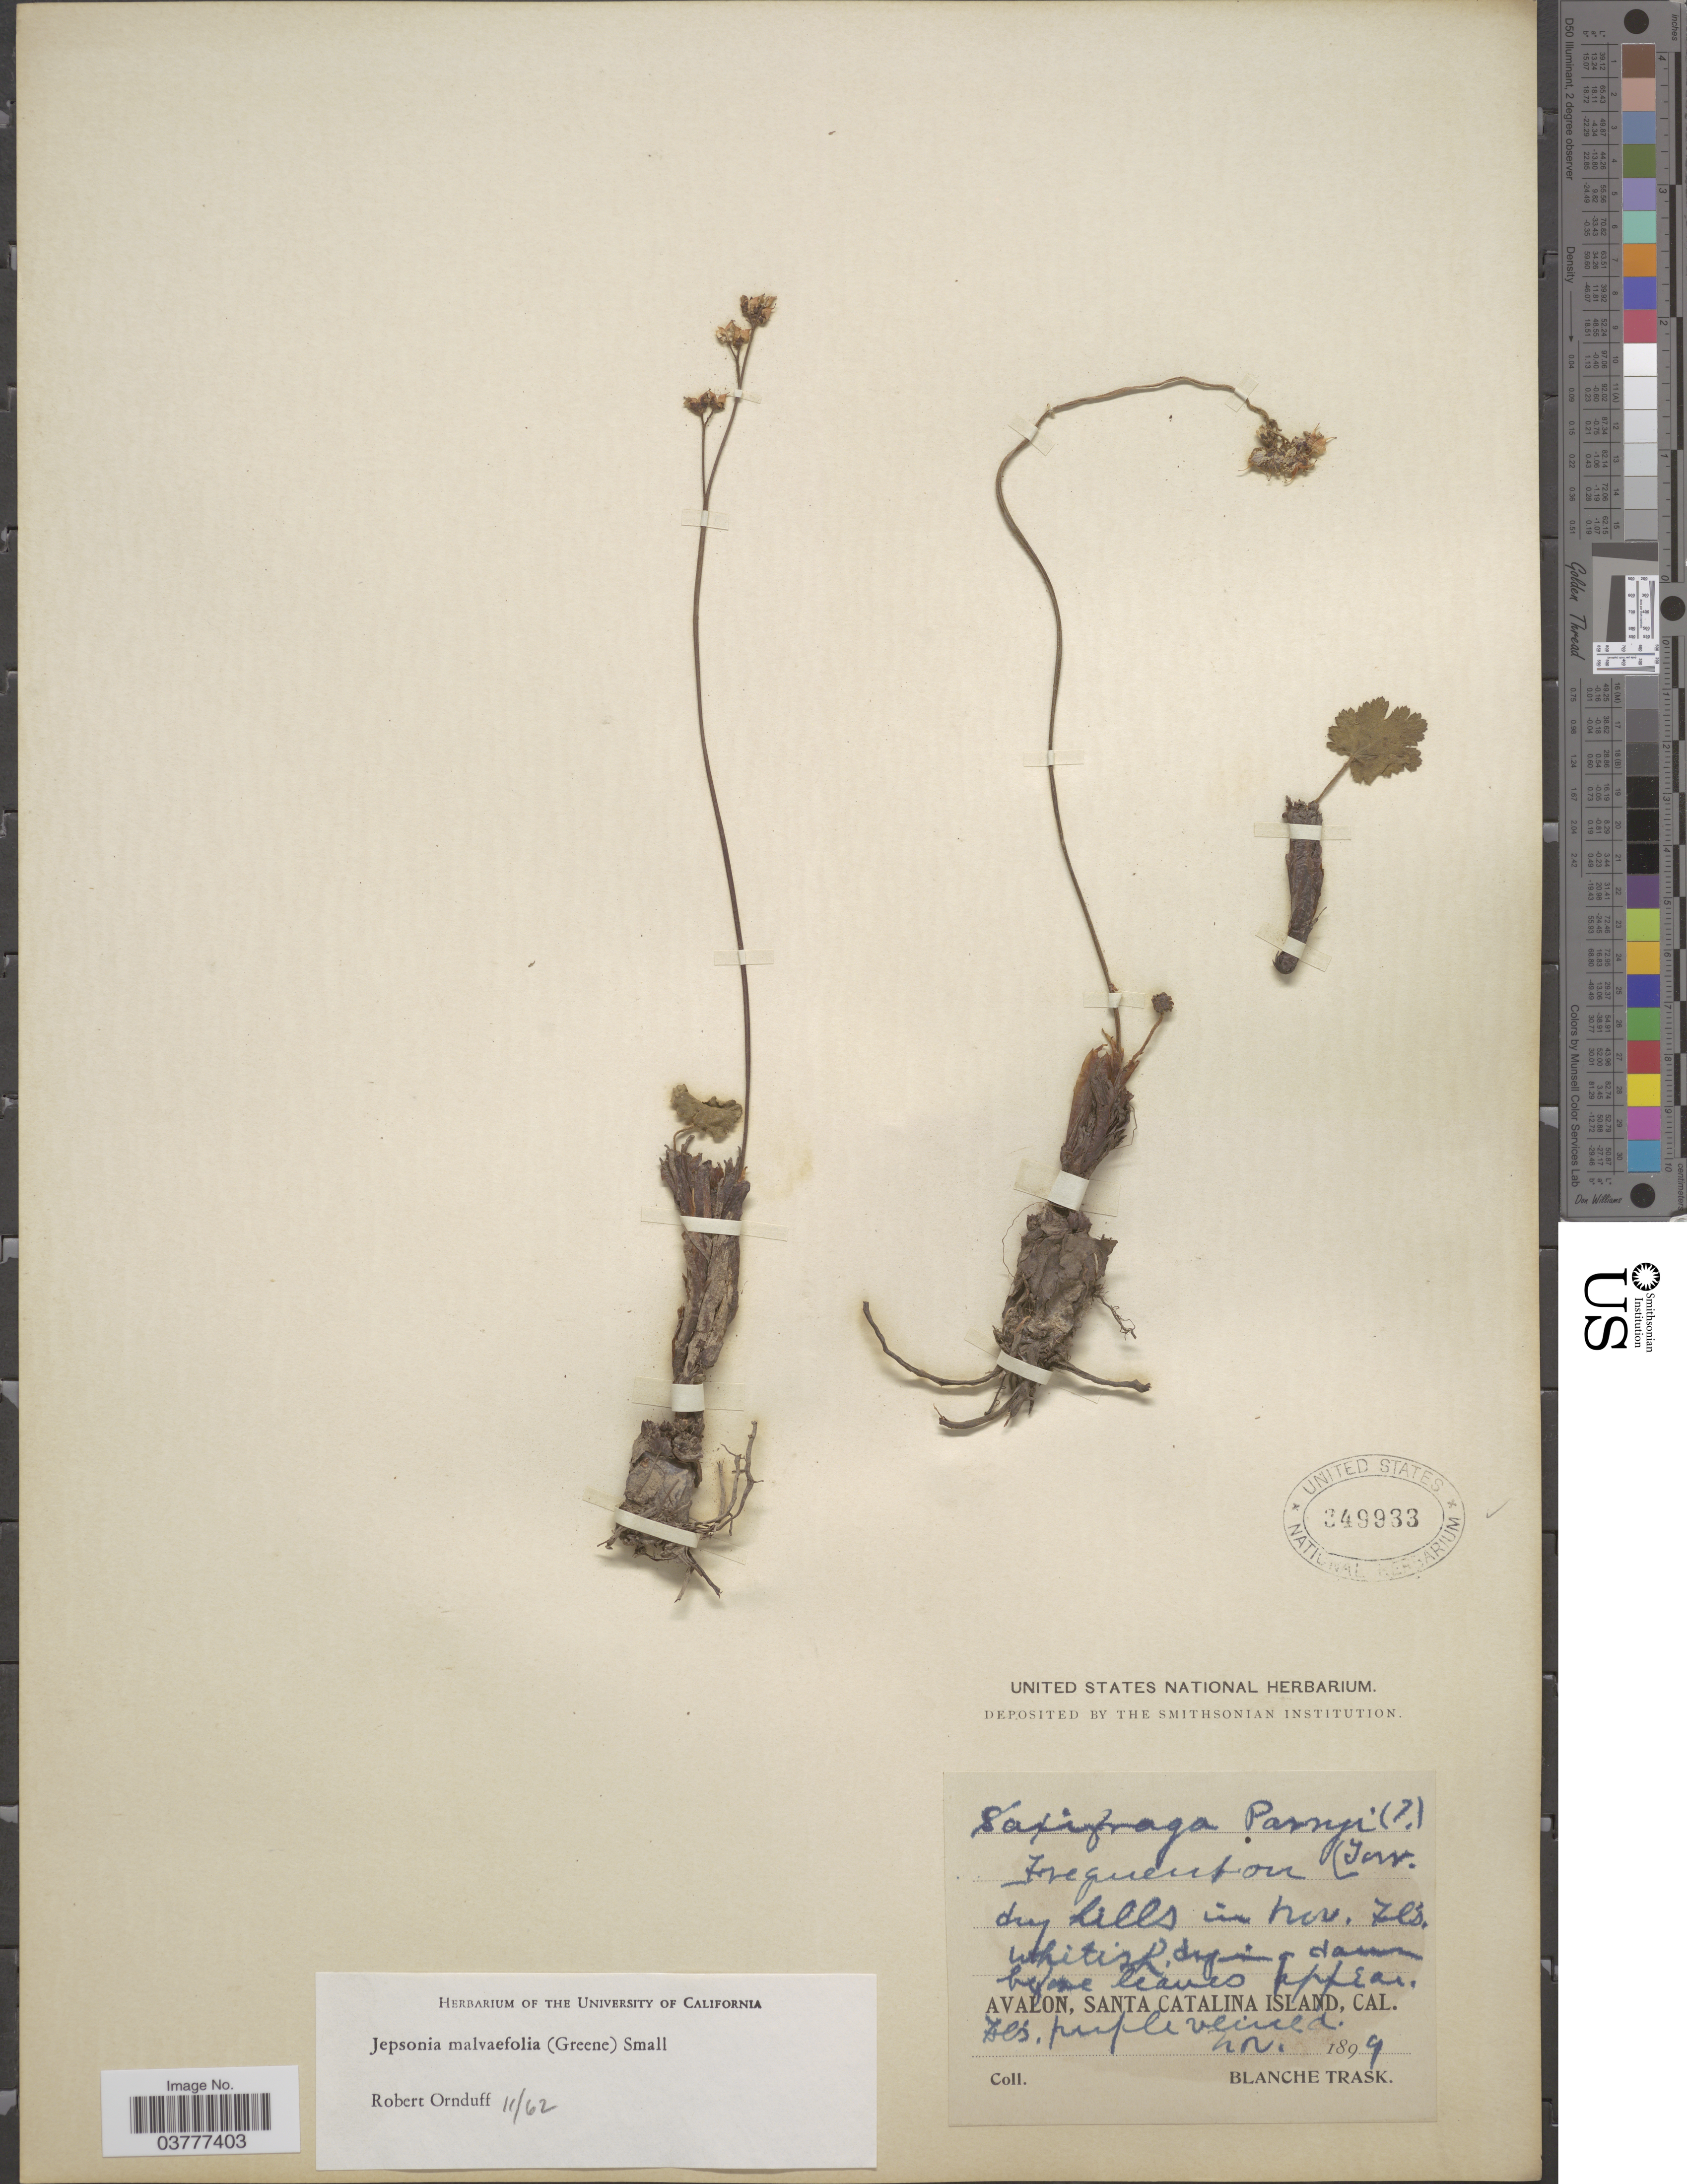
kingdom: Plantae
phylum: Tracheophyta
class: Magnoliopsida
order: Saxifragales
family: Saxifragaceae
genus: Jepsonia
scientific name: Jepsonia malvifolia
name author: (Greene) Small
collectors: B. Trask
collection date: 1899-11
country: United States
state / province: California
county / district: Los Angeles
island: Santa Catalina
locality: Avalon, Santa Catalina Island.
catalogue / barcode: US 349933